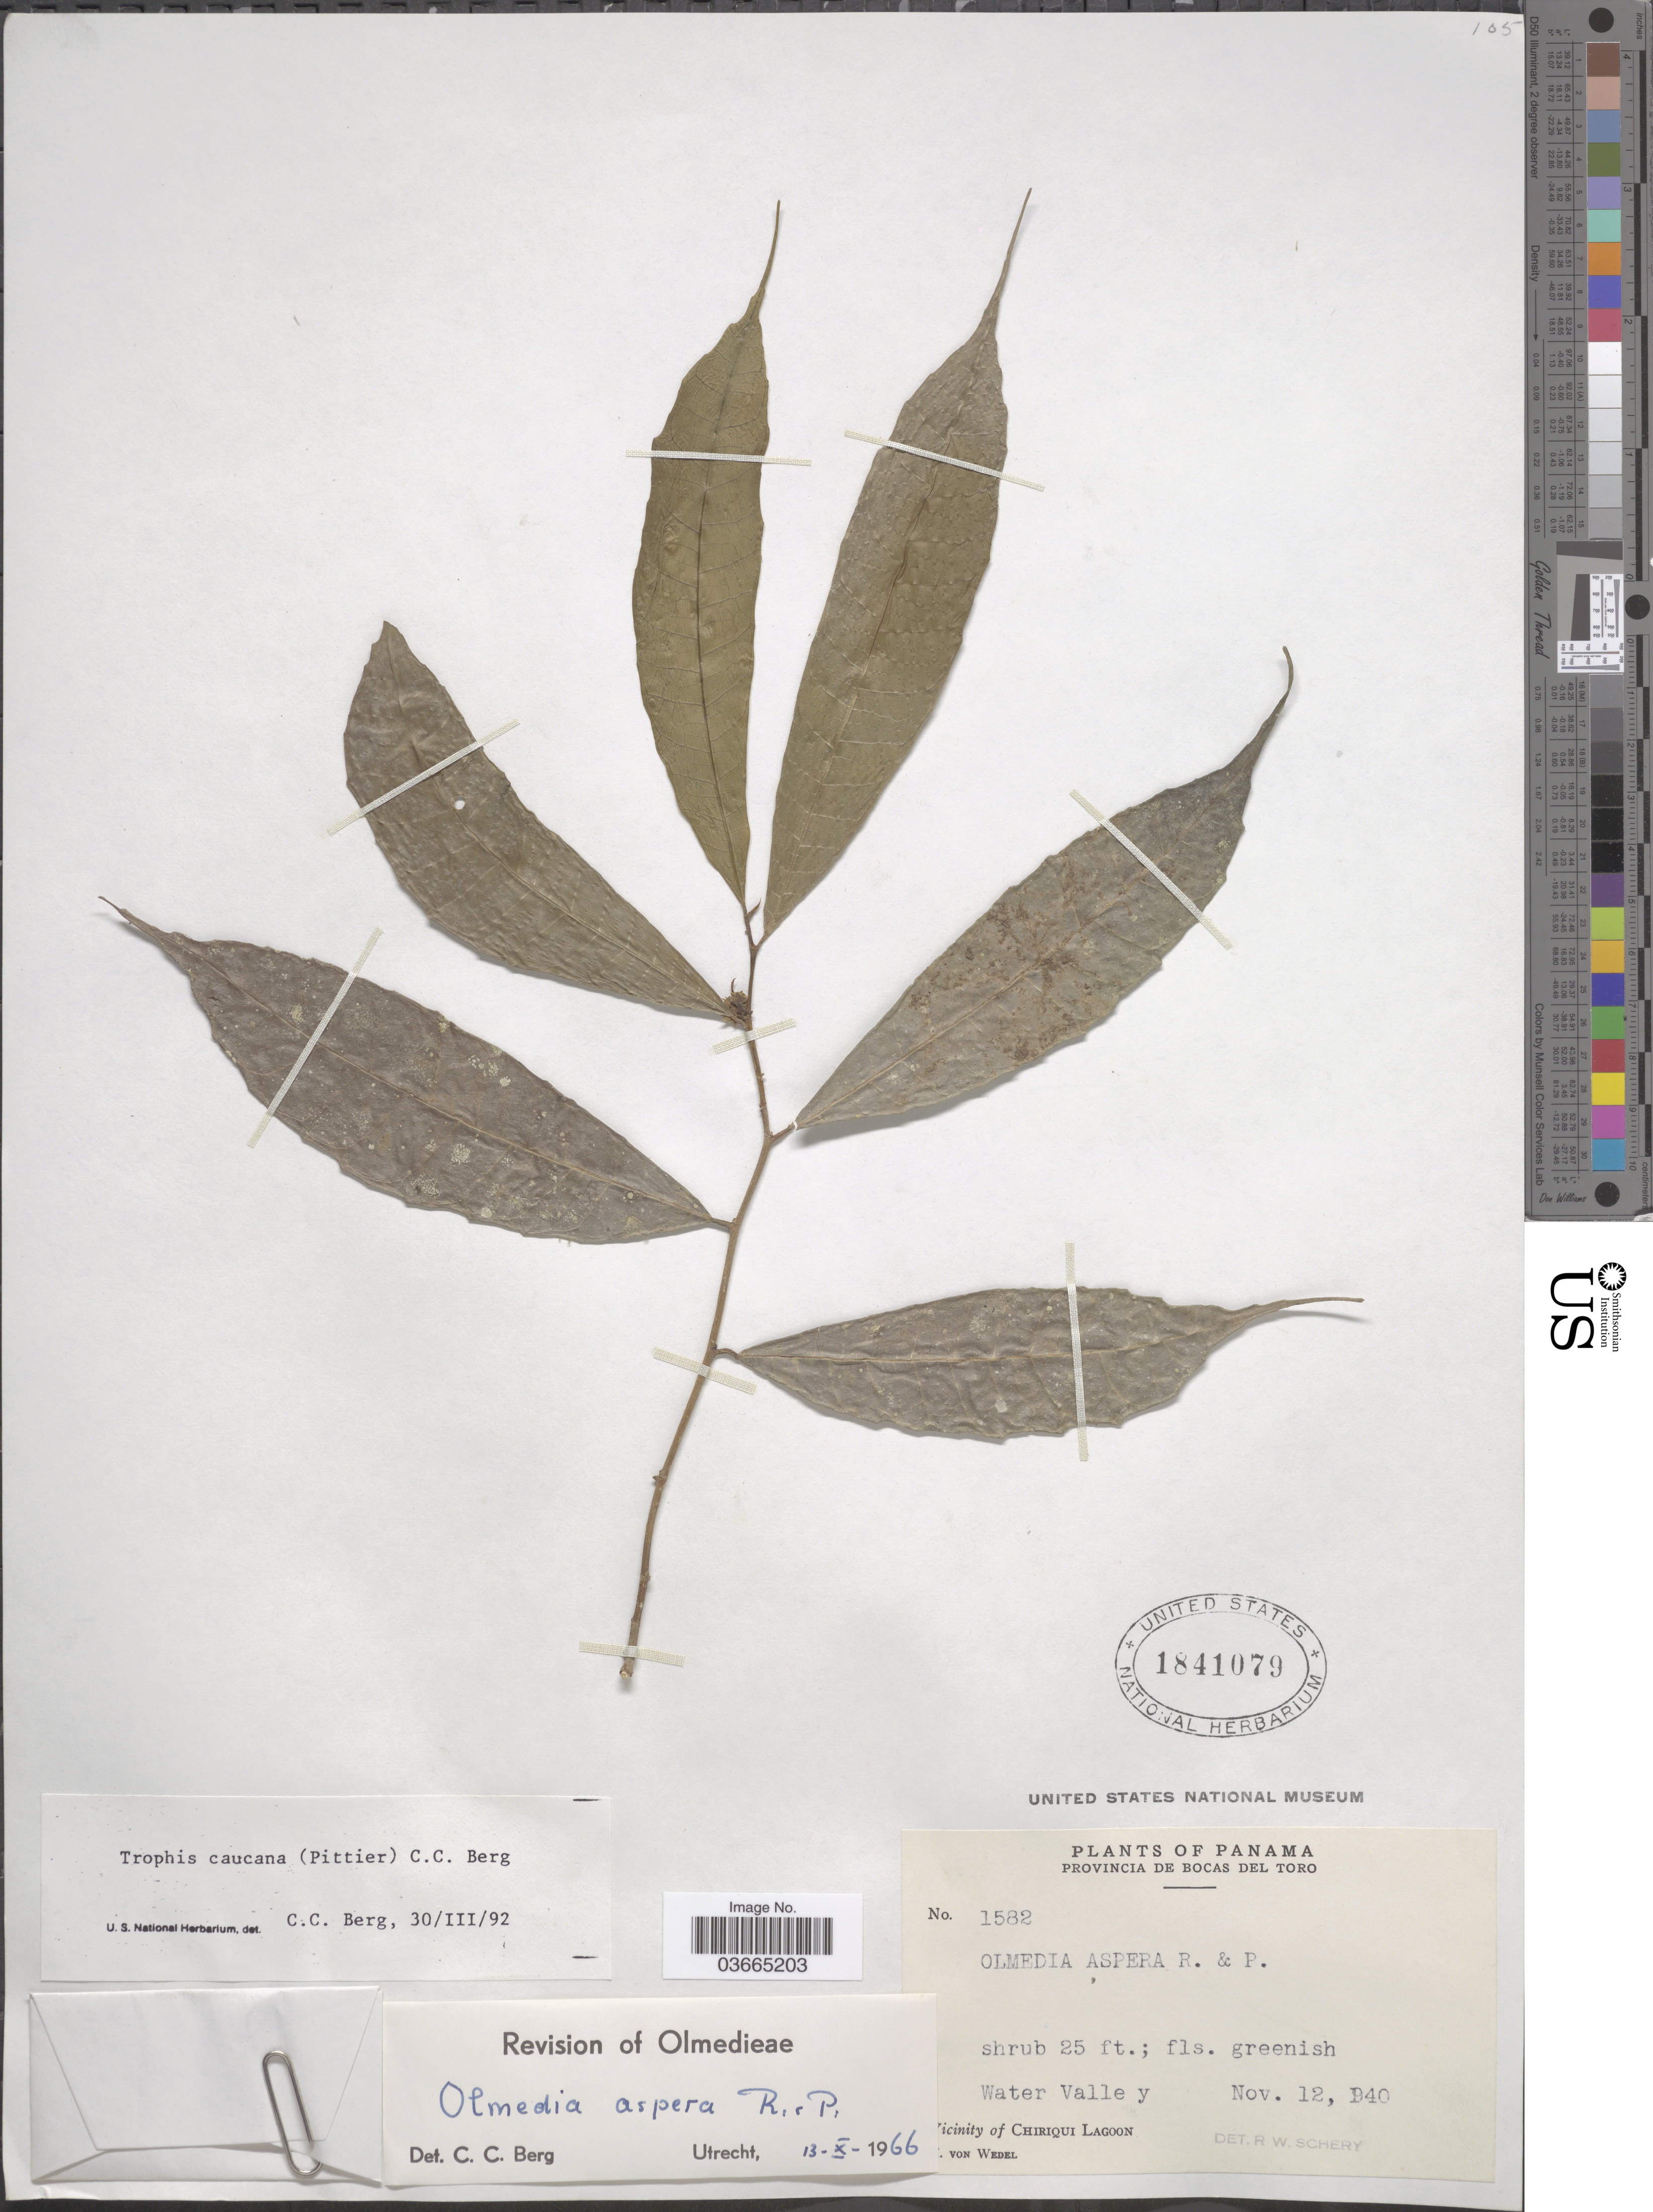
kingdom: Plantae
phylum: Tracheophyta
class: Magnoliopsida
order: Rosales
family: Moraceae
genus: Olmedia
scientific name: Olmedia aspera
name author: Ruiz & Pav.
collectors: H. von Wedel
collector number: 1582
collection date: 1940-11-12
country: Panama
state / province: Bocas del Toro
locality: Water Valley. Vicinity of Chiriqui Lagoon.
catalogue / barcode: US 1841079